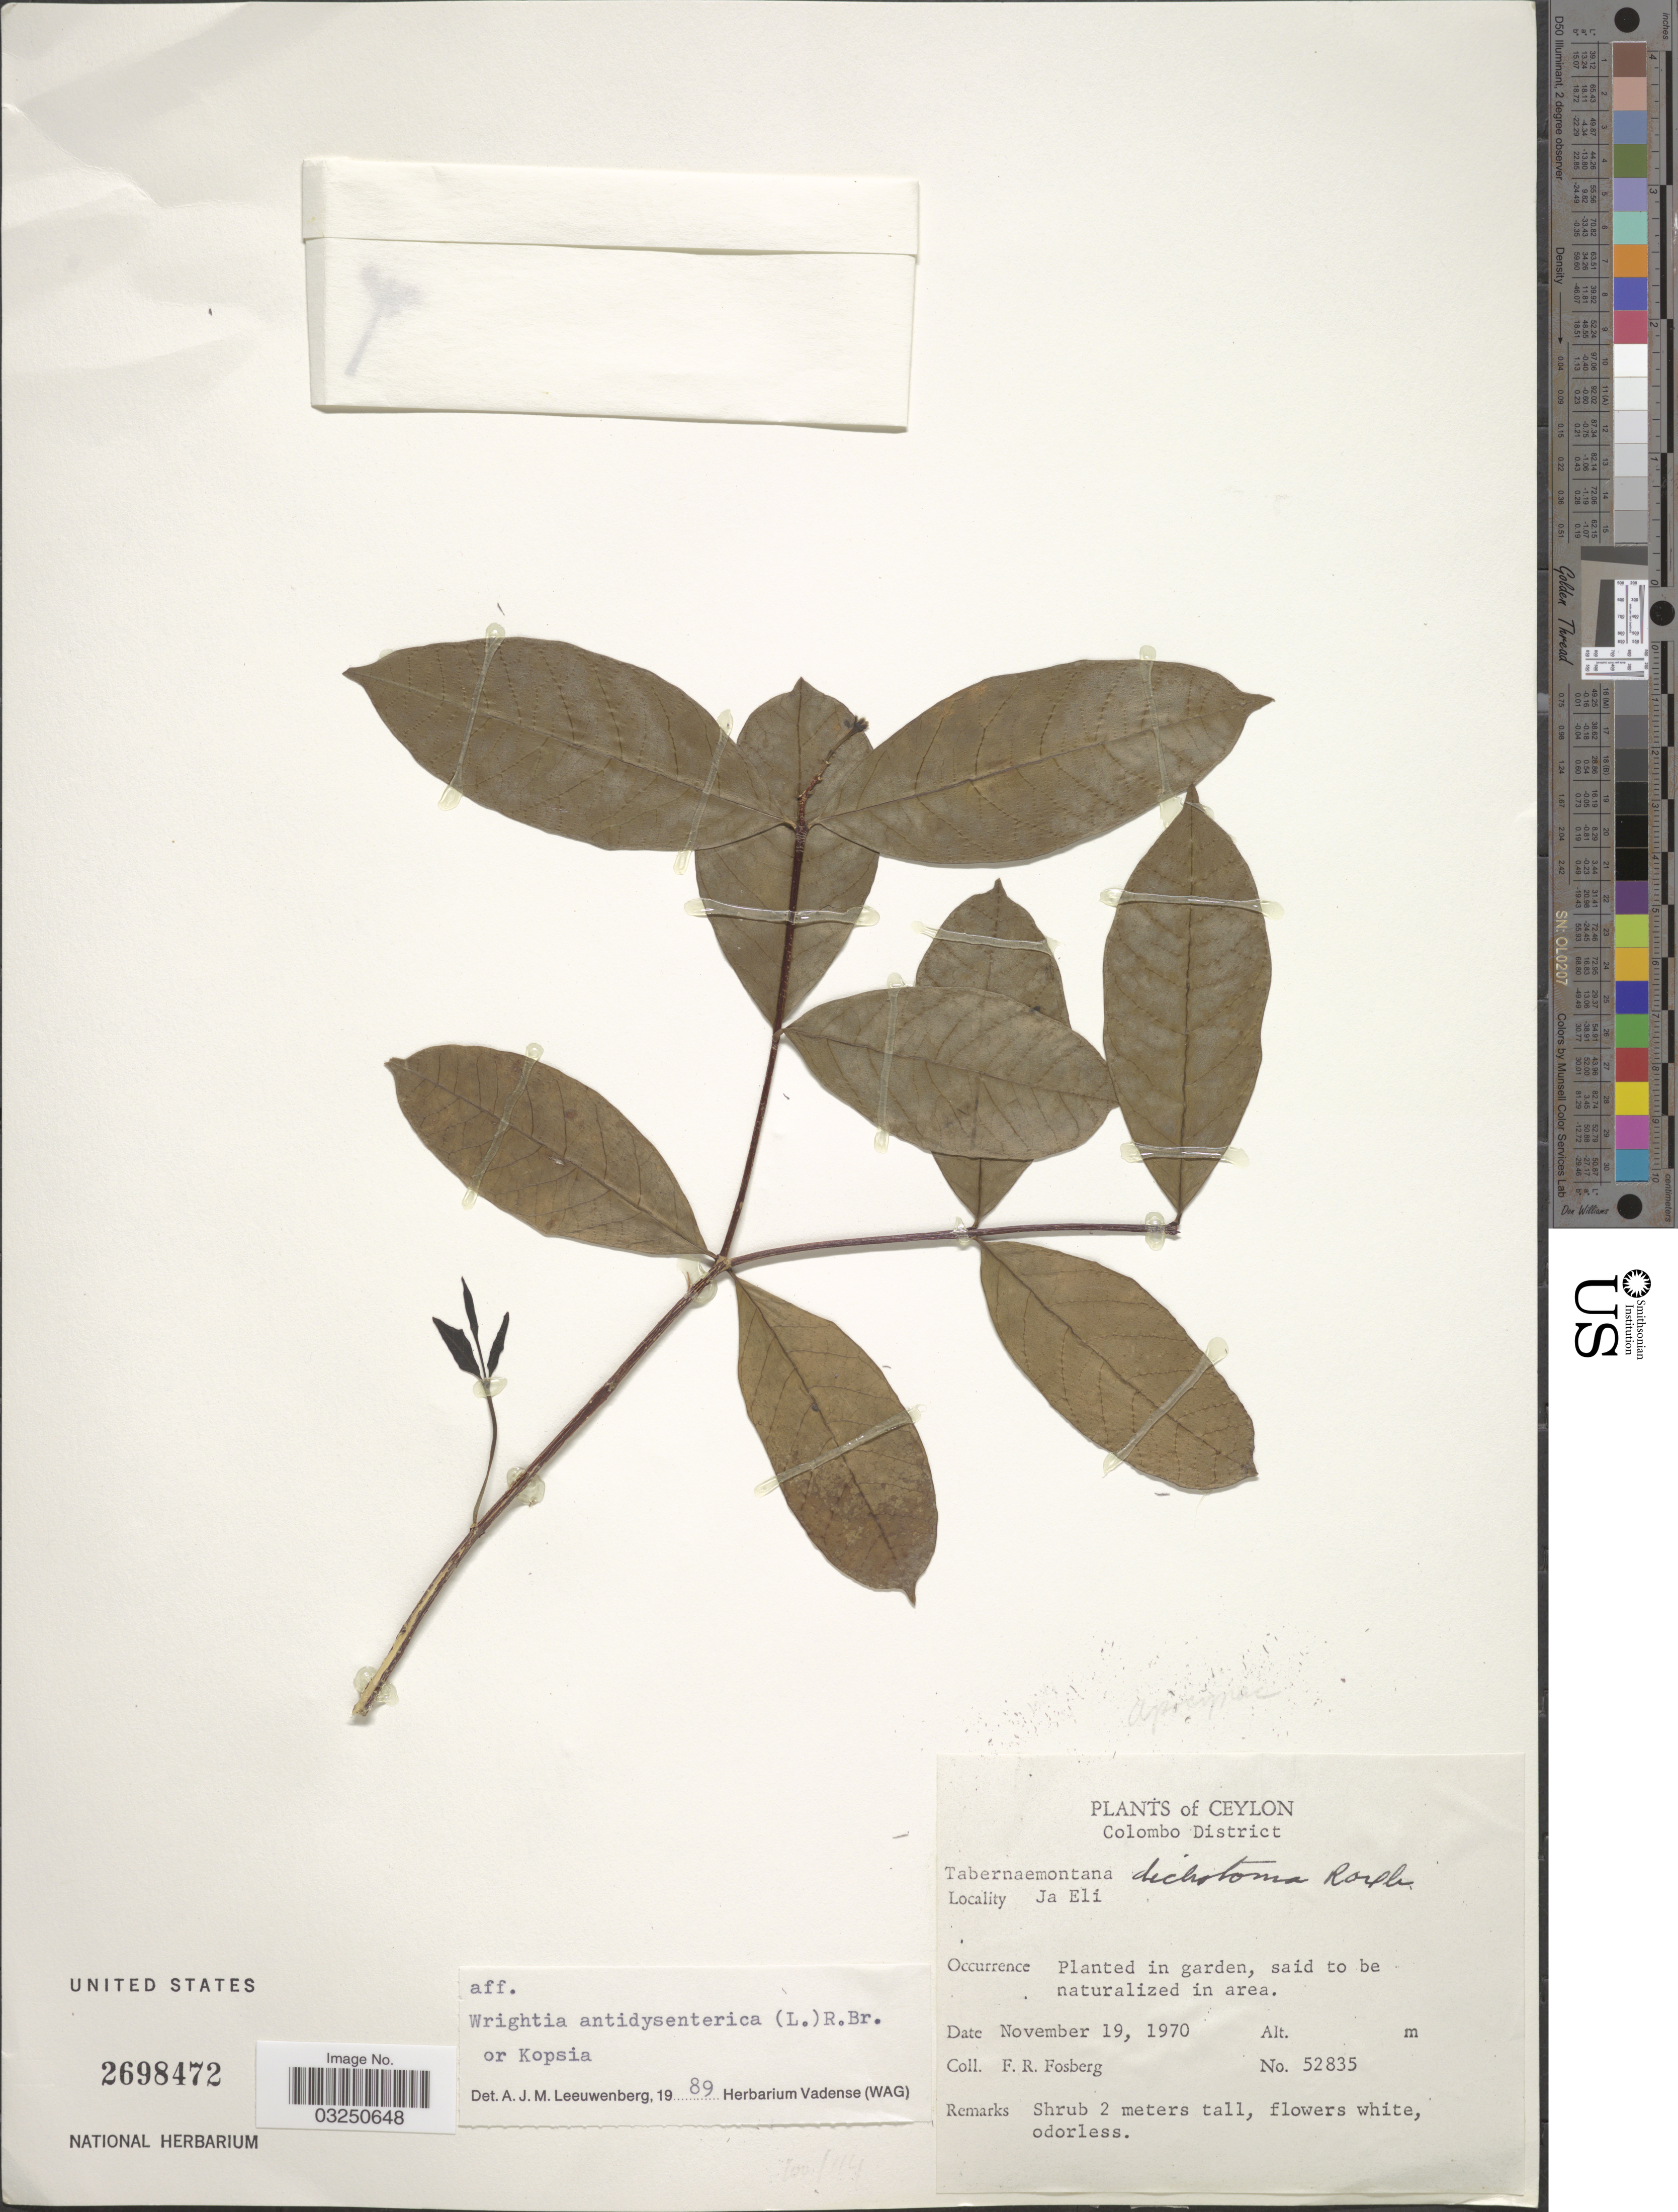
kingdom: Plantae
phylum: Tracheophyta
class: Magnoliopsida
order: Gentianales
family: Apocynaceae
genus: Wrightia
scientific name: Wrightia antidysenterica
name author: (L.) R. Br.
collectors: F. R. Fosberg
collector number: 52835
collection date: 1970-11-19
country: Sri Lanka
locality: Ceylon. Colombo District. Ja Eli.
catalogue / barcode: US 2698472